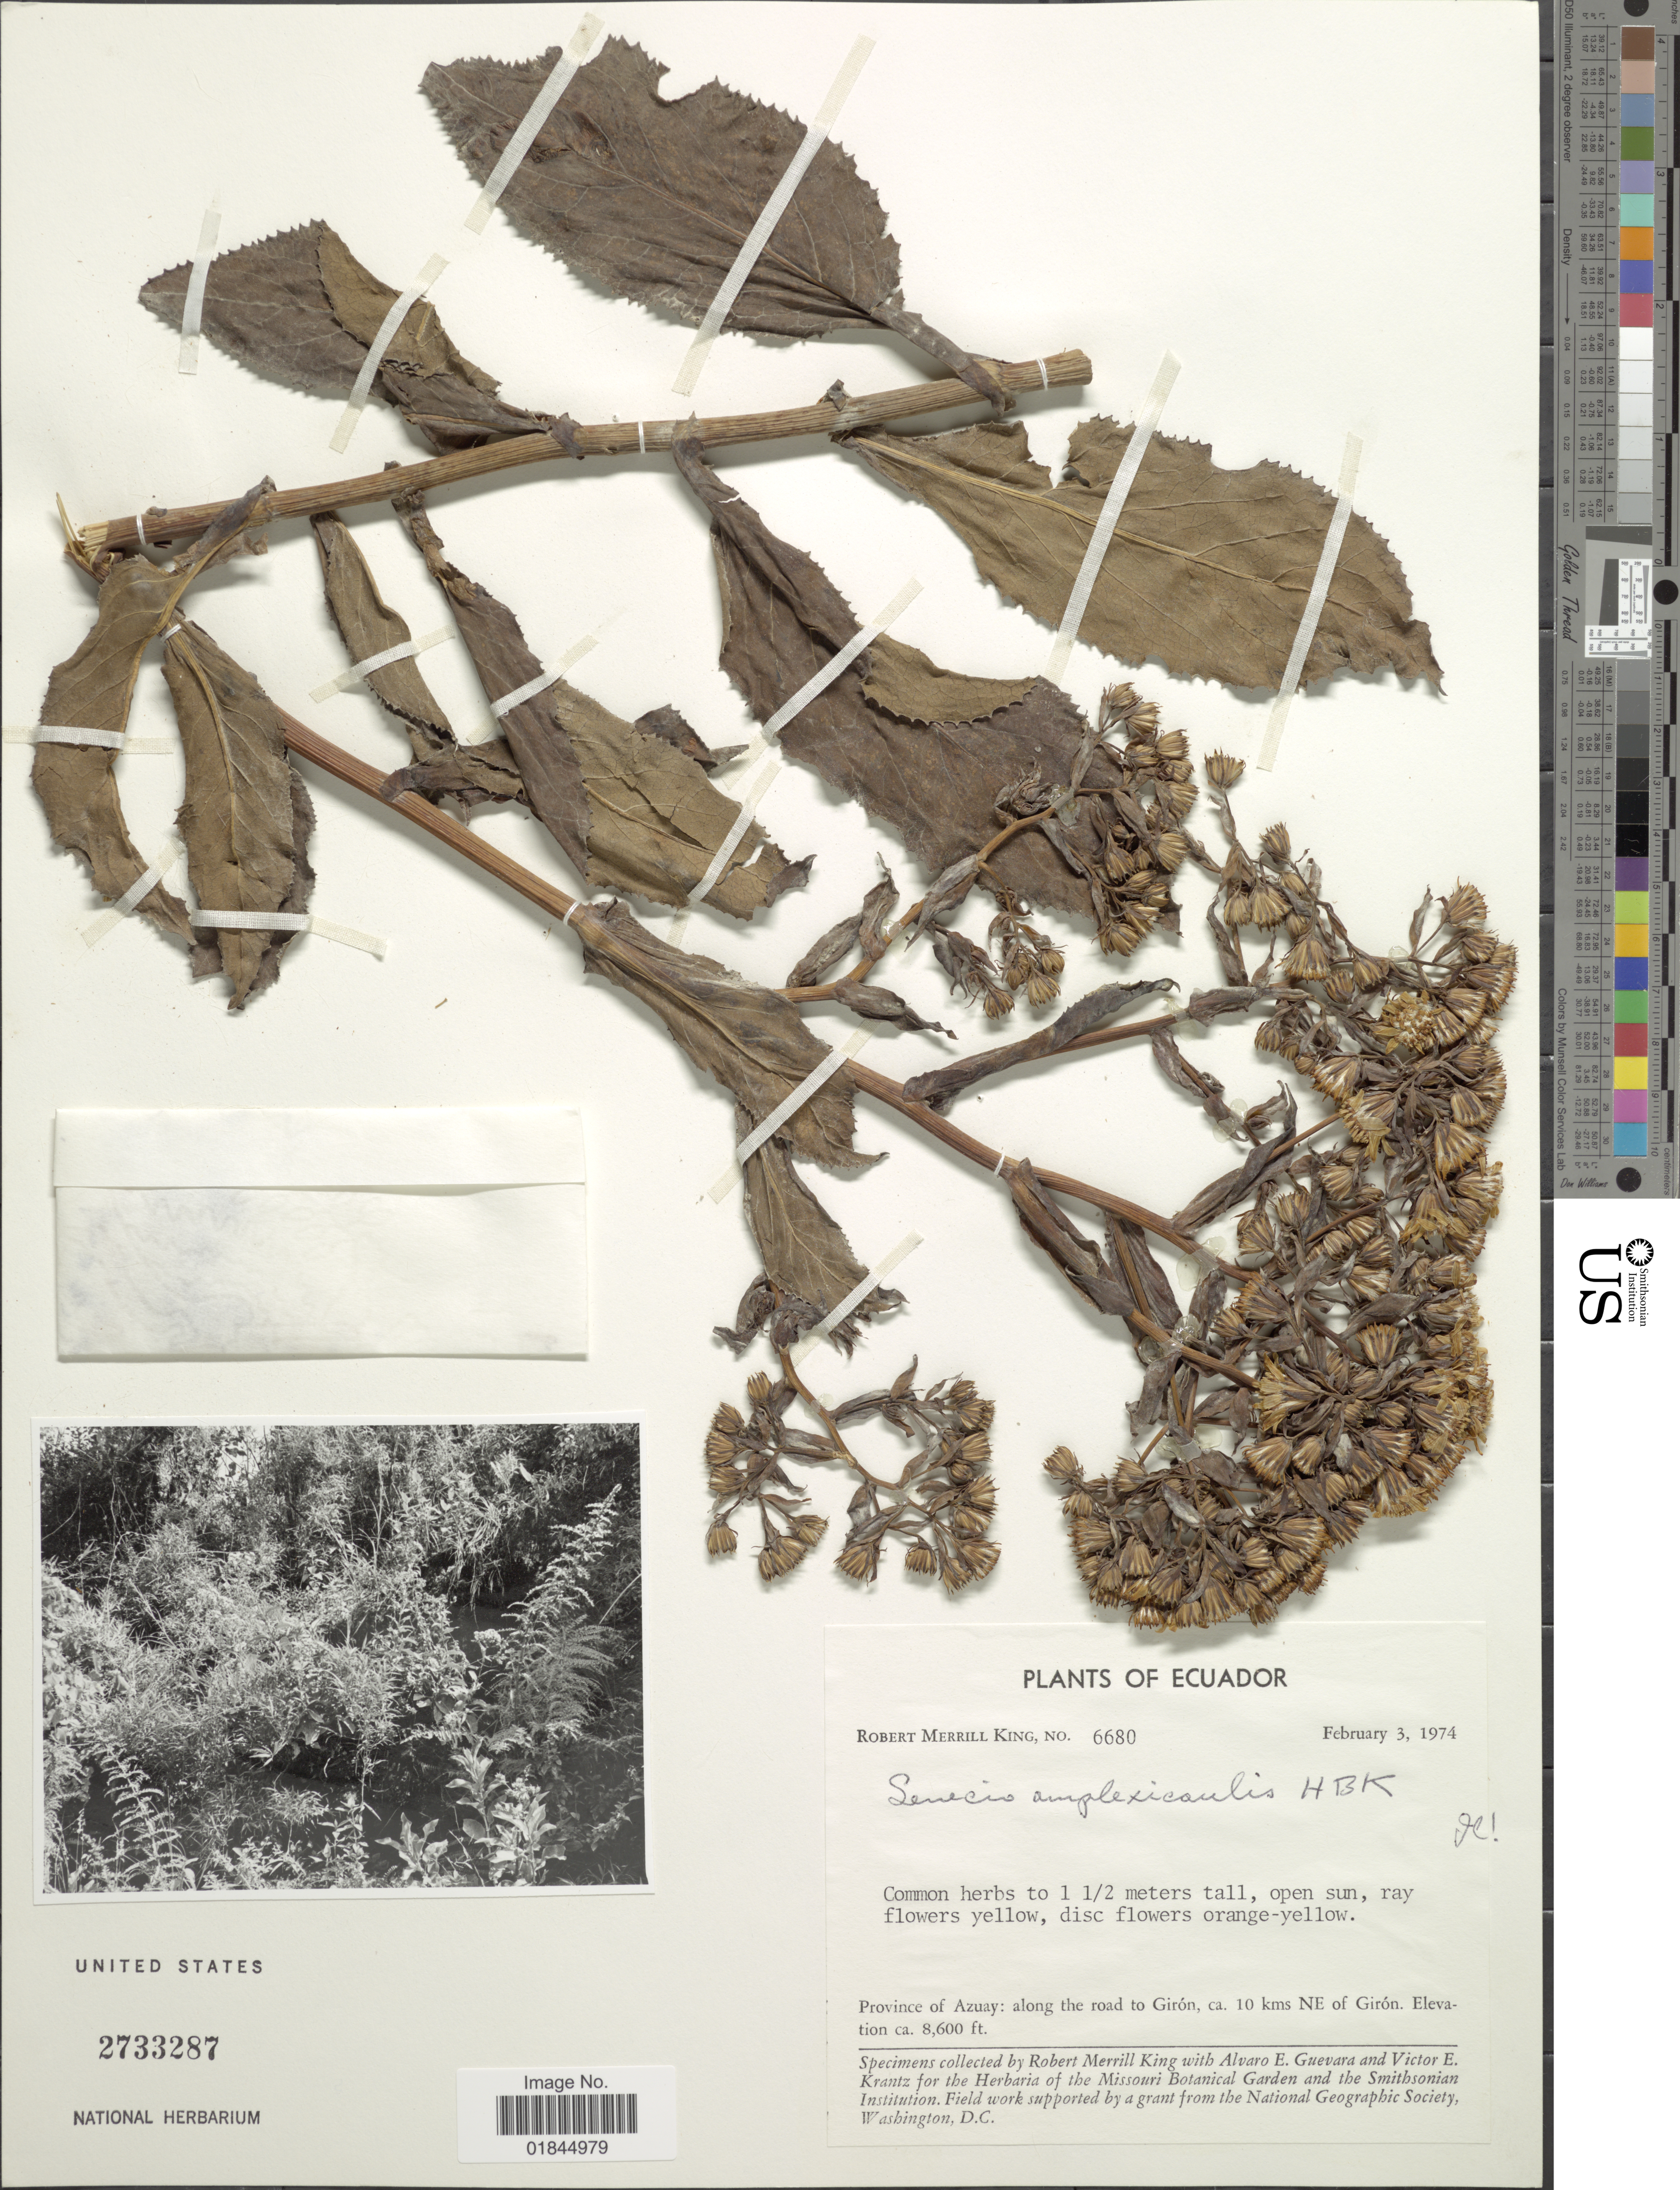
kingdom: Plantae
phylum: Tracheophyta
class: Magnoliopsida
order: Asterales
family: Asteraceae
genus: Pentacalia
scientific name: Pentacalia amplexicaulis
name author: Kunth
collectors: R. M. King, A. E. Guevara & V. Krantz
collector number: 6680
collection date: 1974-02-03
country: Ecuador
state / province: Azuay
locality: Along the road to Giron, ca. 11 kms NE of Giron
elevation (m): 2621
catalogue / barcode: US 273328